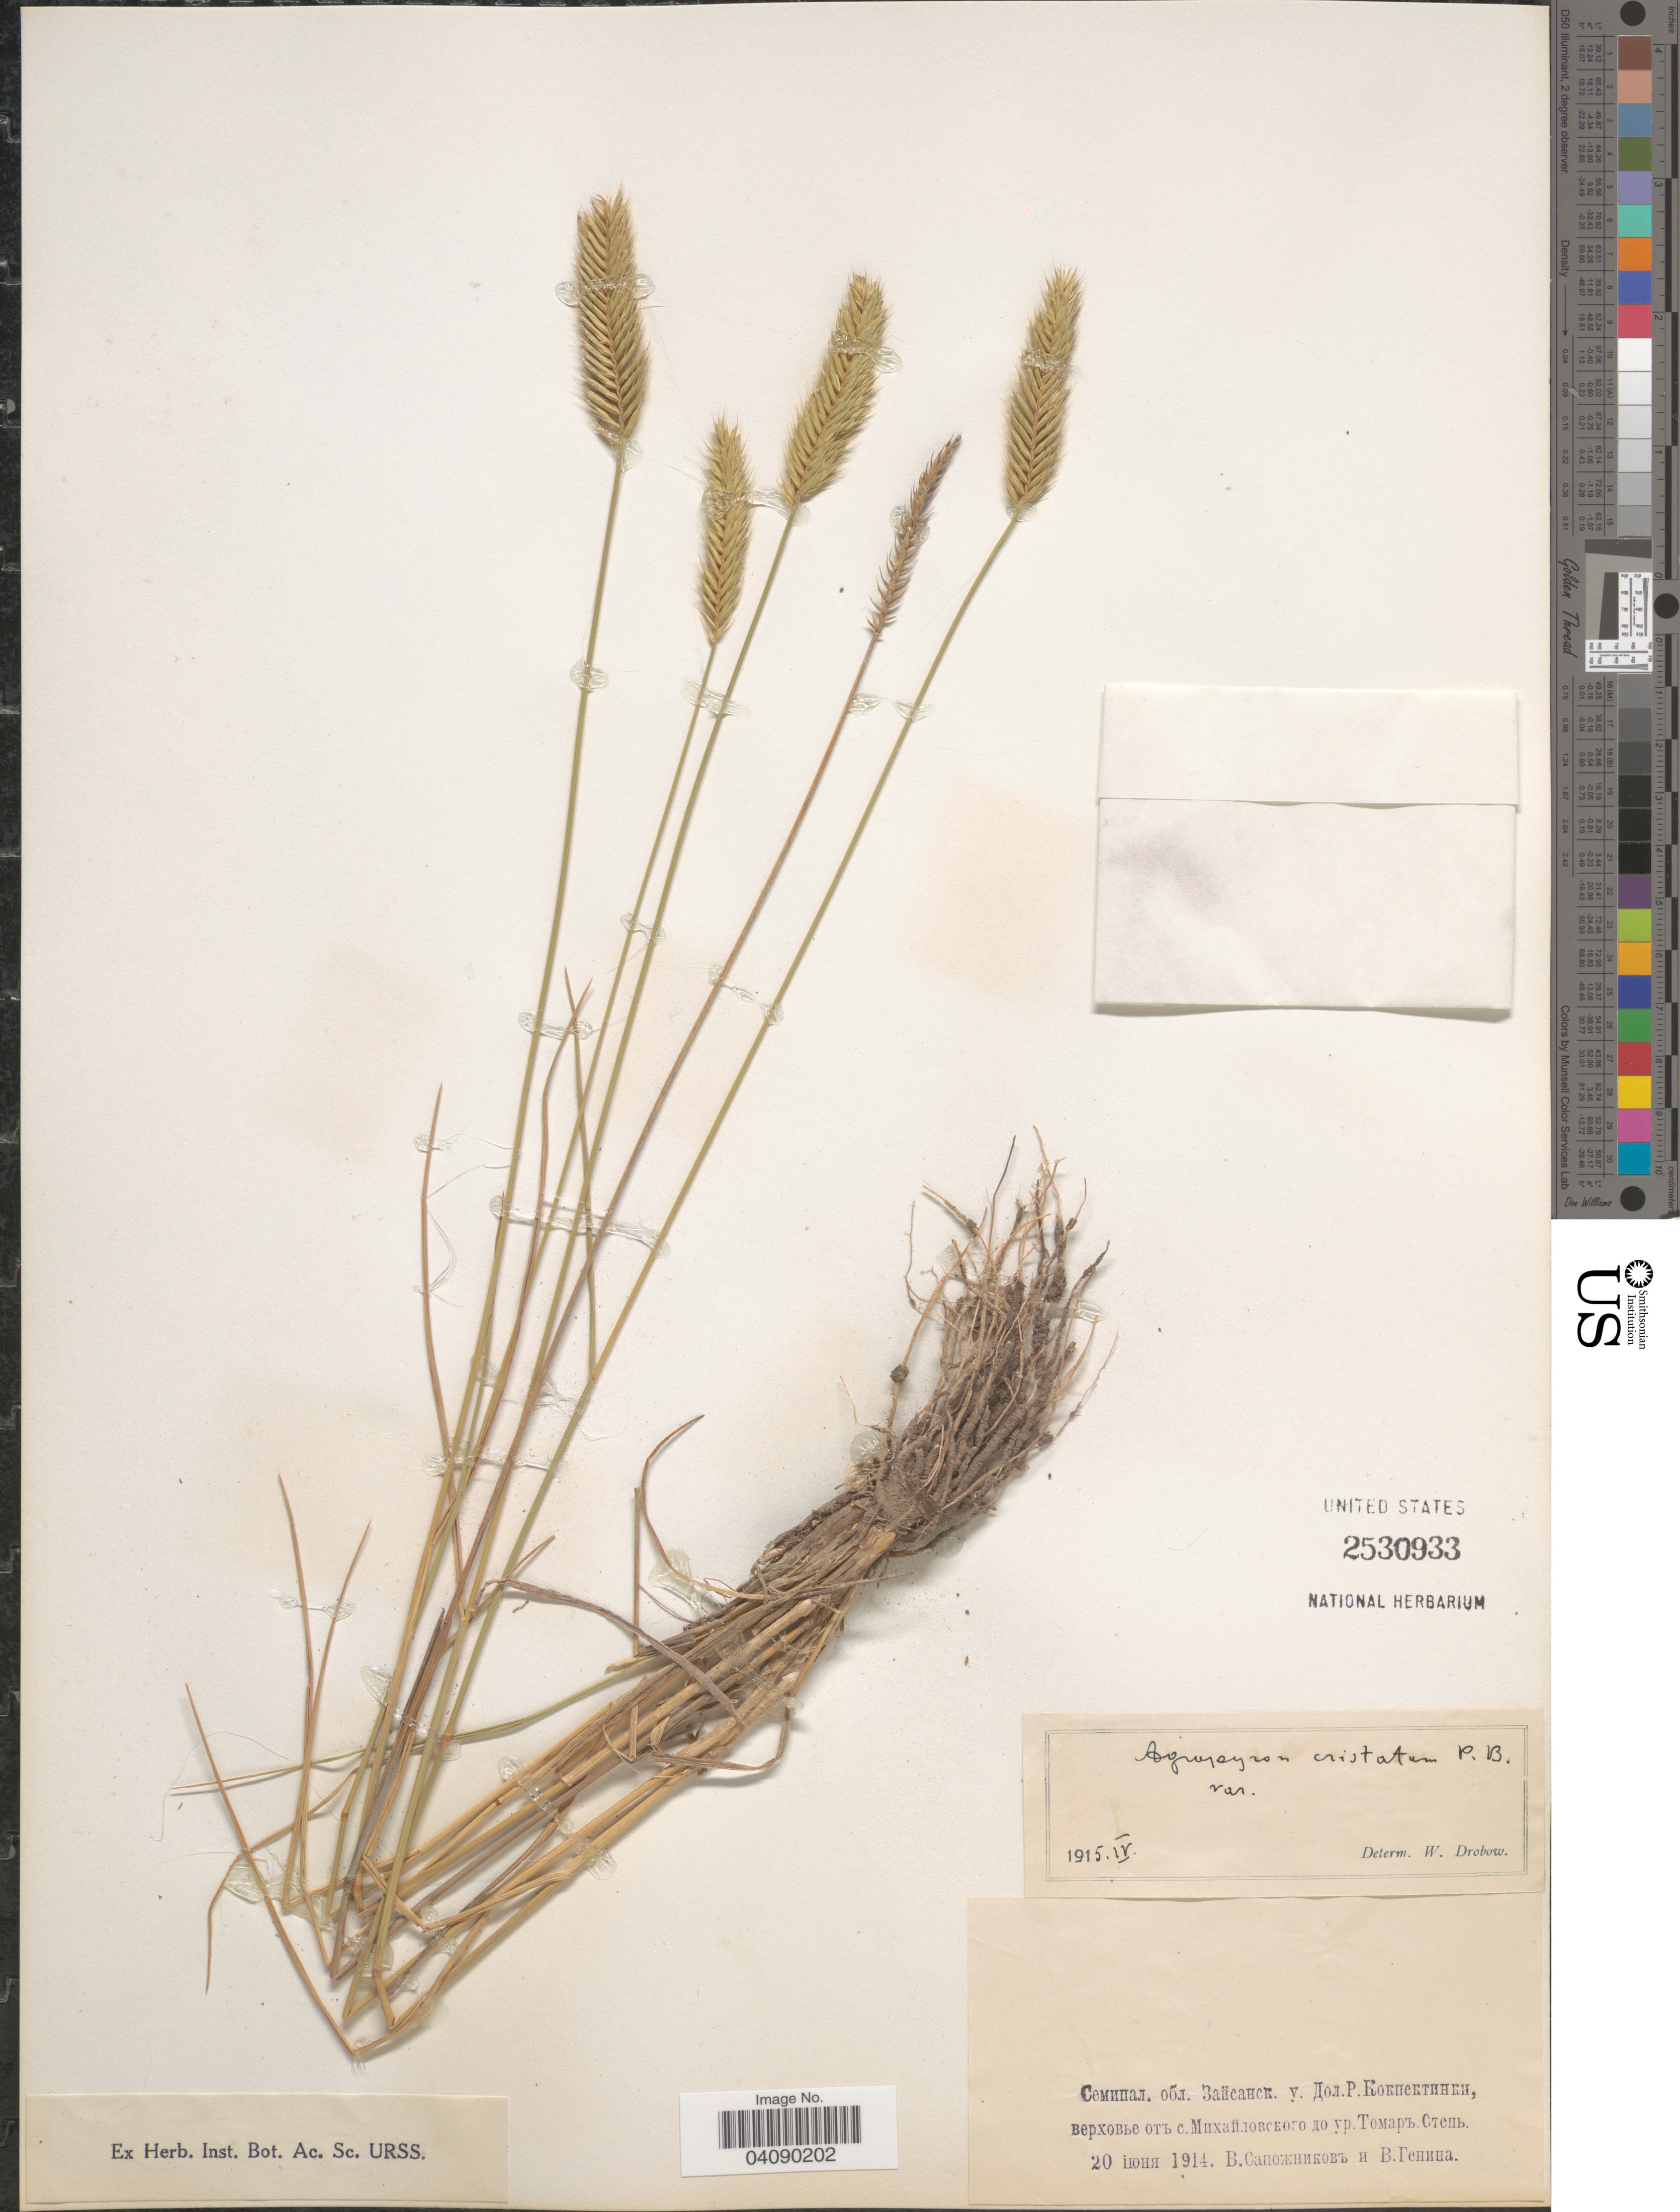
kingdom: Plantae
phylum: Tracheophyta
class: Liliopsida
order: Poales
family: Poaceae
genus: Agropyron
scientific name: Agropyron cristatum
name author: (L.) Gaertn.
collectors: V. Sapozhnikov & X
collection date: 1914-06-20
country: Kazakhstan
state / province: East Kazakhstan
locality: Valley of river Kokpektinka from Mikhaylovka to Tomar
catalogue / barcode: US 2530933